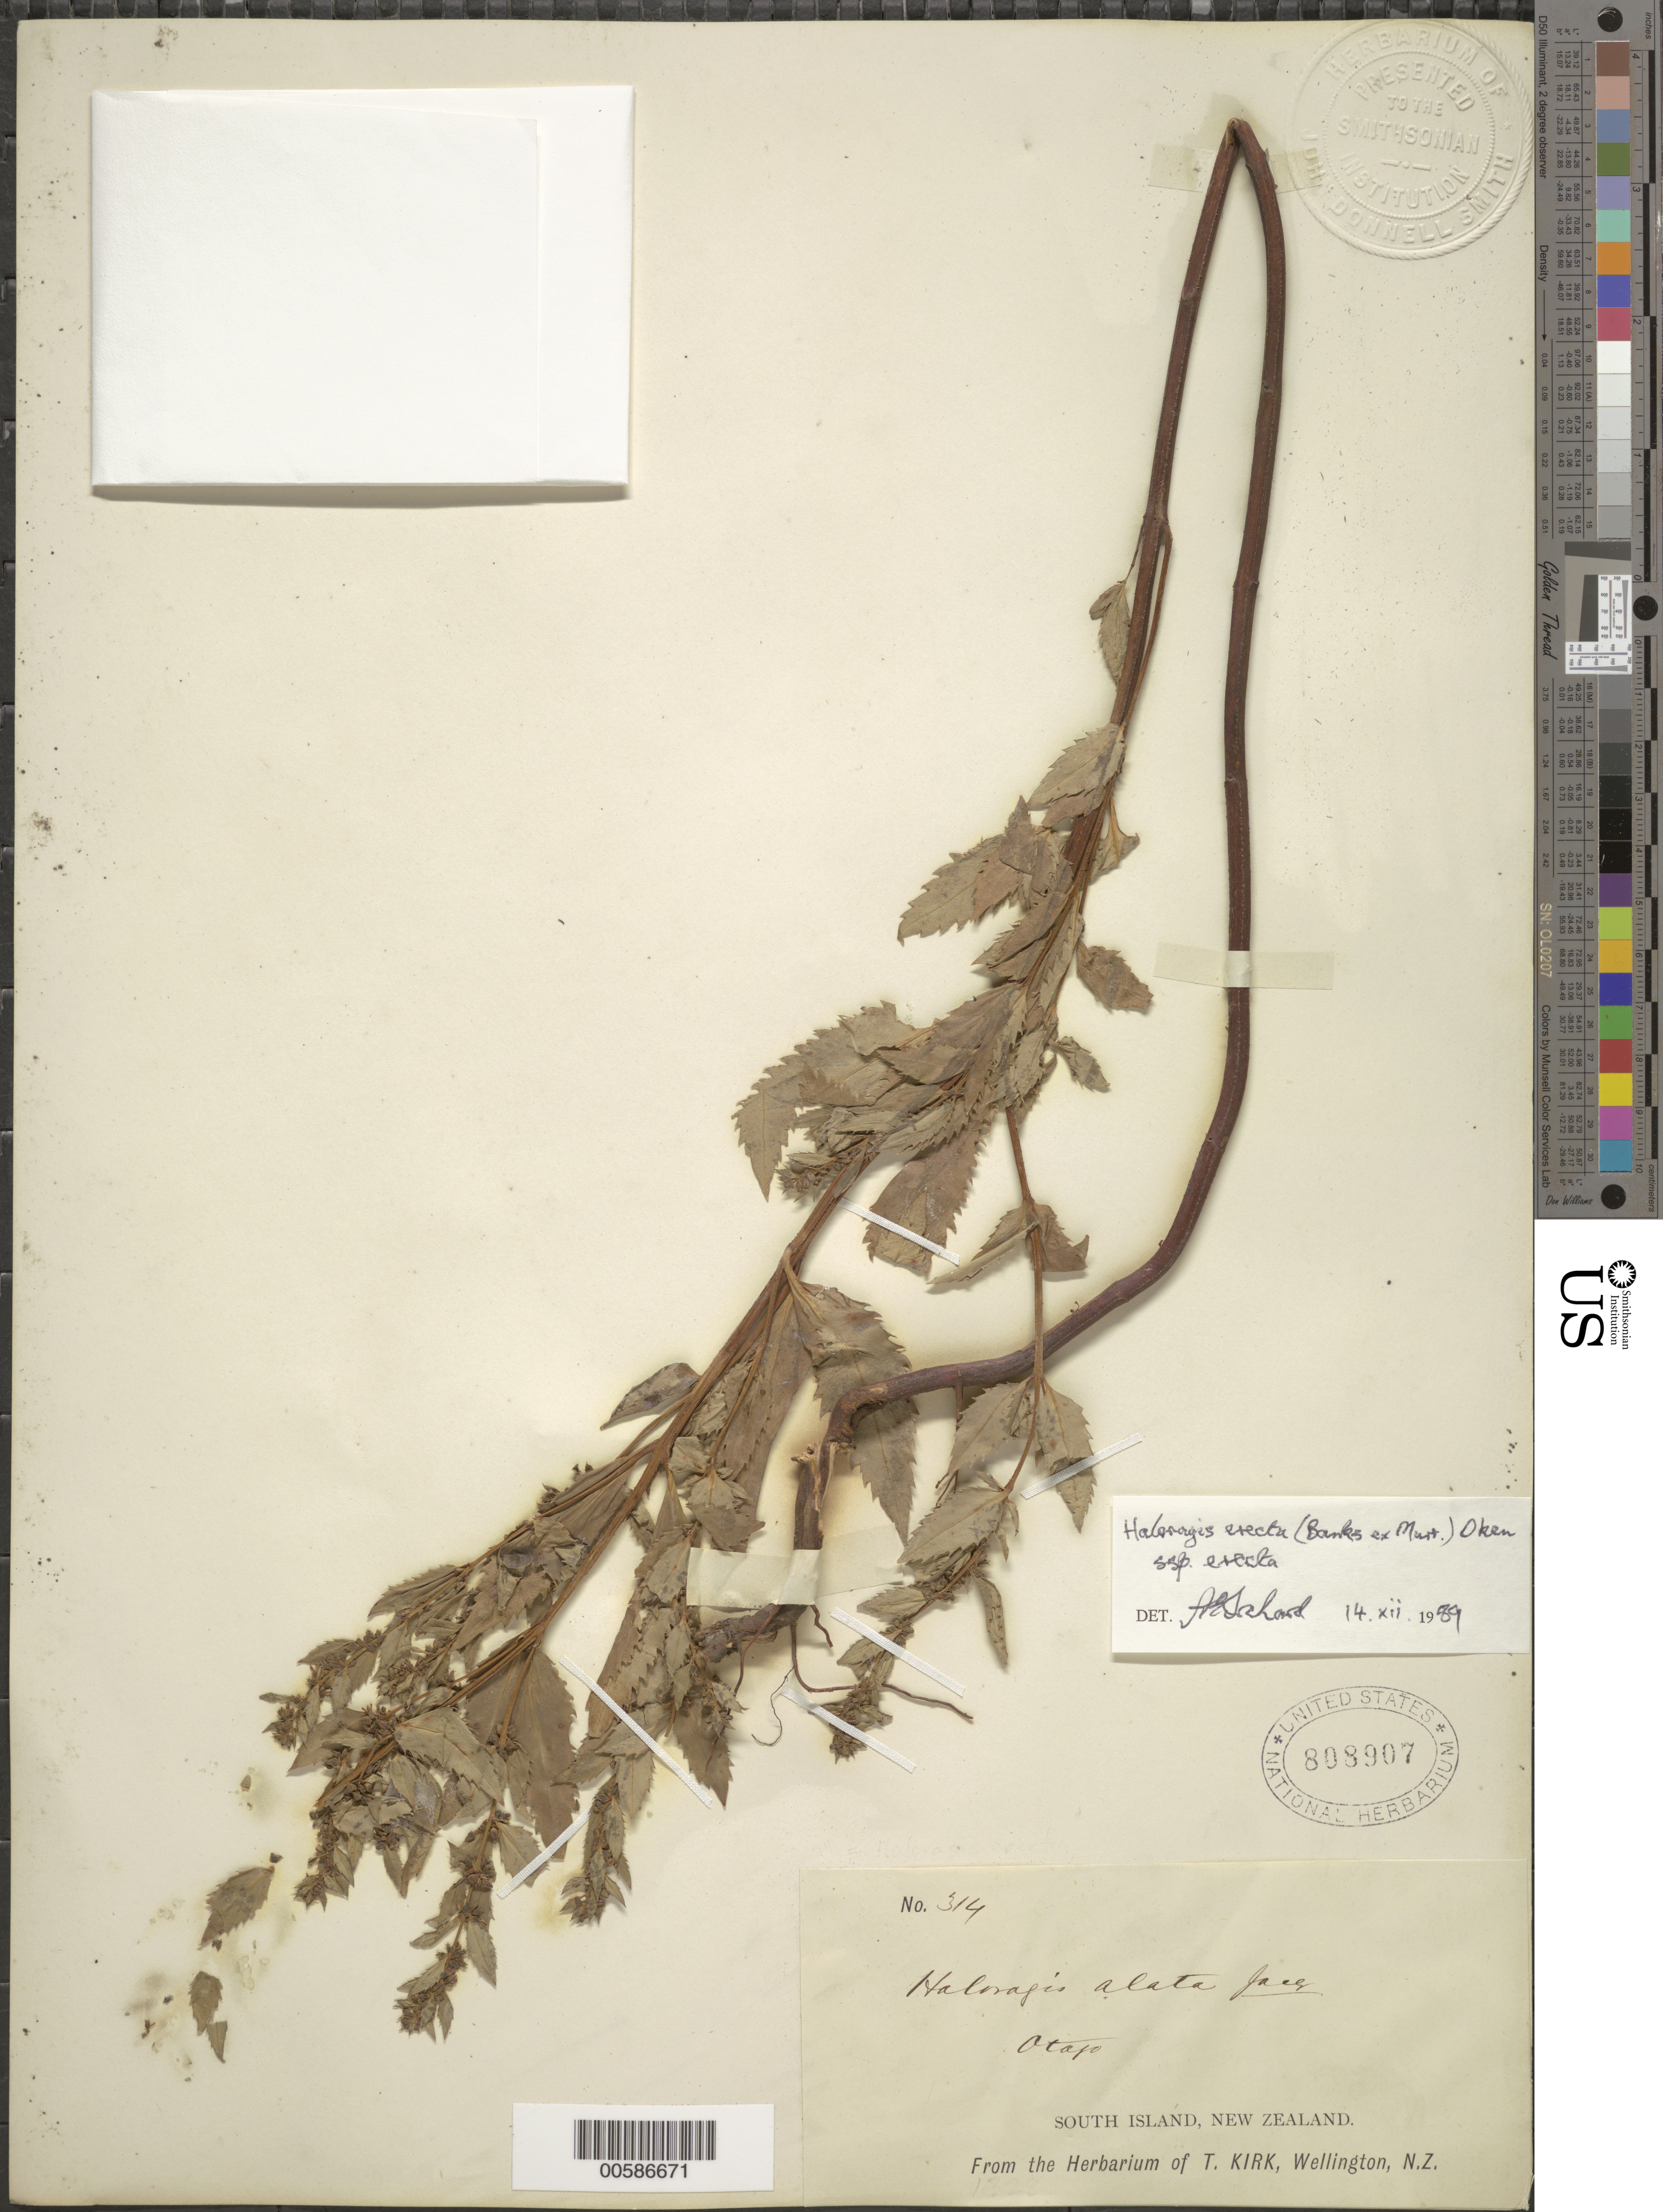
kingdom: Plantae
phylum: Tracheophyta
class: Magnoliopsida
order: Saxifragales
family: Haloragaceae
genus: Haloragis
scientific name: Haloragis erecta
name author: (Banks ex Murray) Oken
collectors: T. Kirk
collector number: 314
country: New Zealand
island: South Island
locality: Orap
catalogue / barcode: US 808907